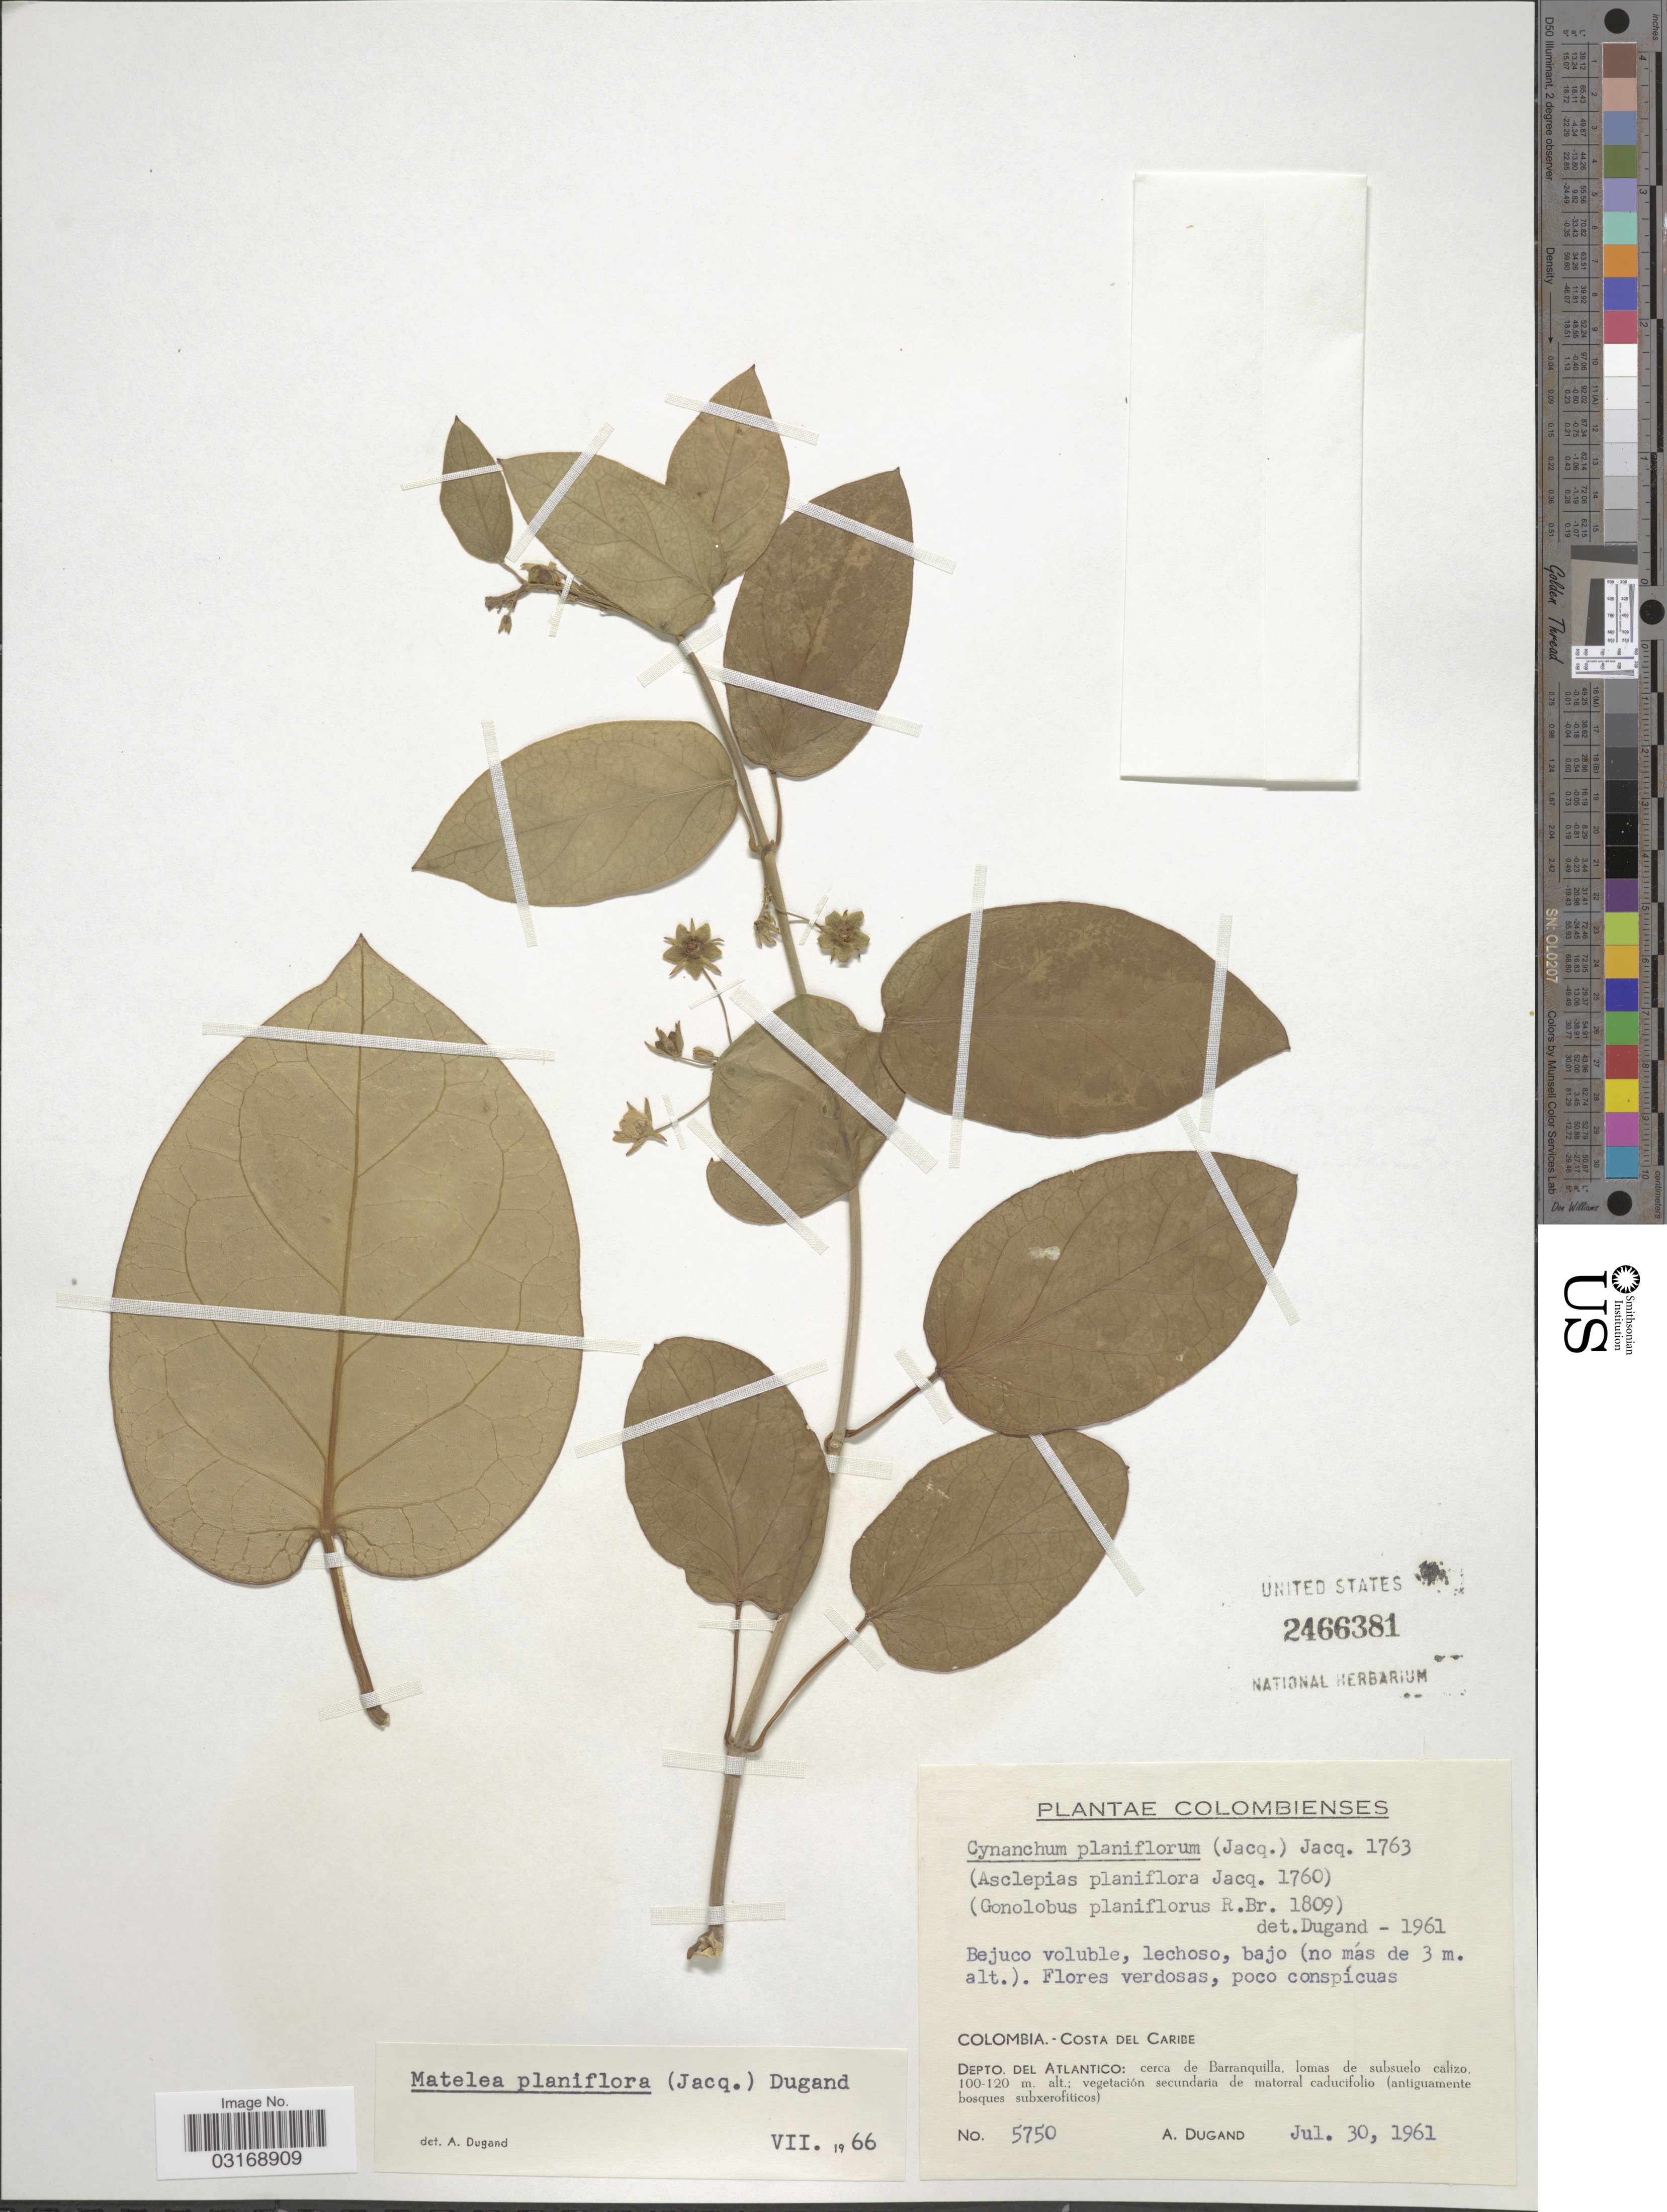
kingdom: Plantae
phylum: Tracheophyta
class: Magnoliopsida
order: Gentianales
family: Apocynaceae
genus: Matelea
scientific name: Matelea planiflora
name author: (Jacq.) Dugand G.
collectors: A. Dugand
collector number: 5750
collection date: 1961-07-30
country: Colombia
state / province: Atlántico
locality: Costa del Caribe. Depto. del Atlantico: cerca de Barranquilla.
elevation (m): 100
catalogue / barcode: US 2466381